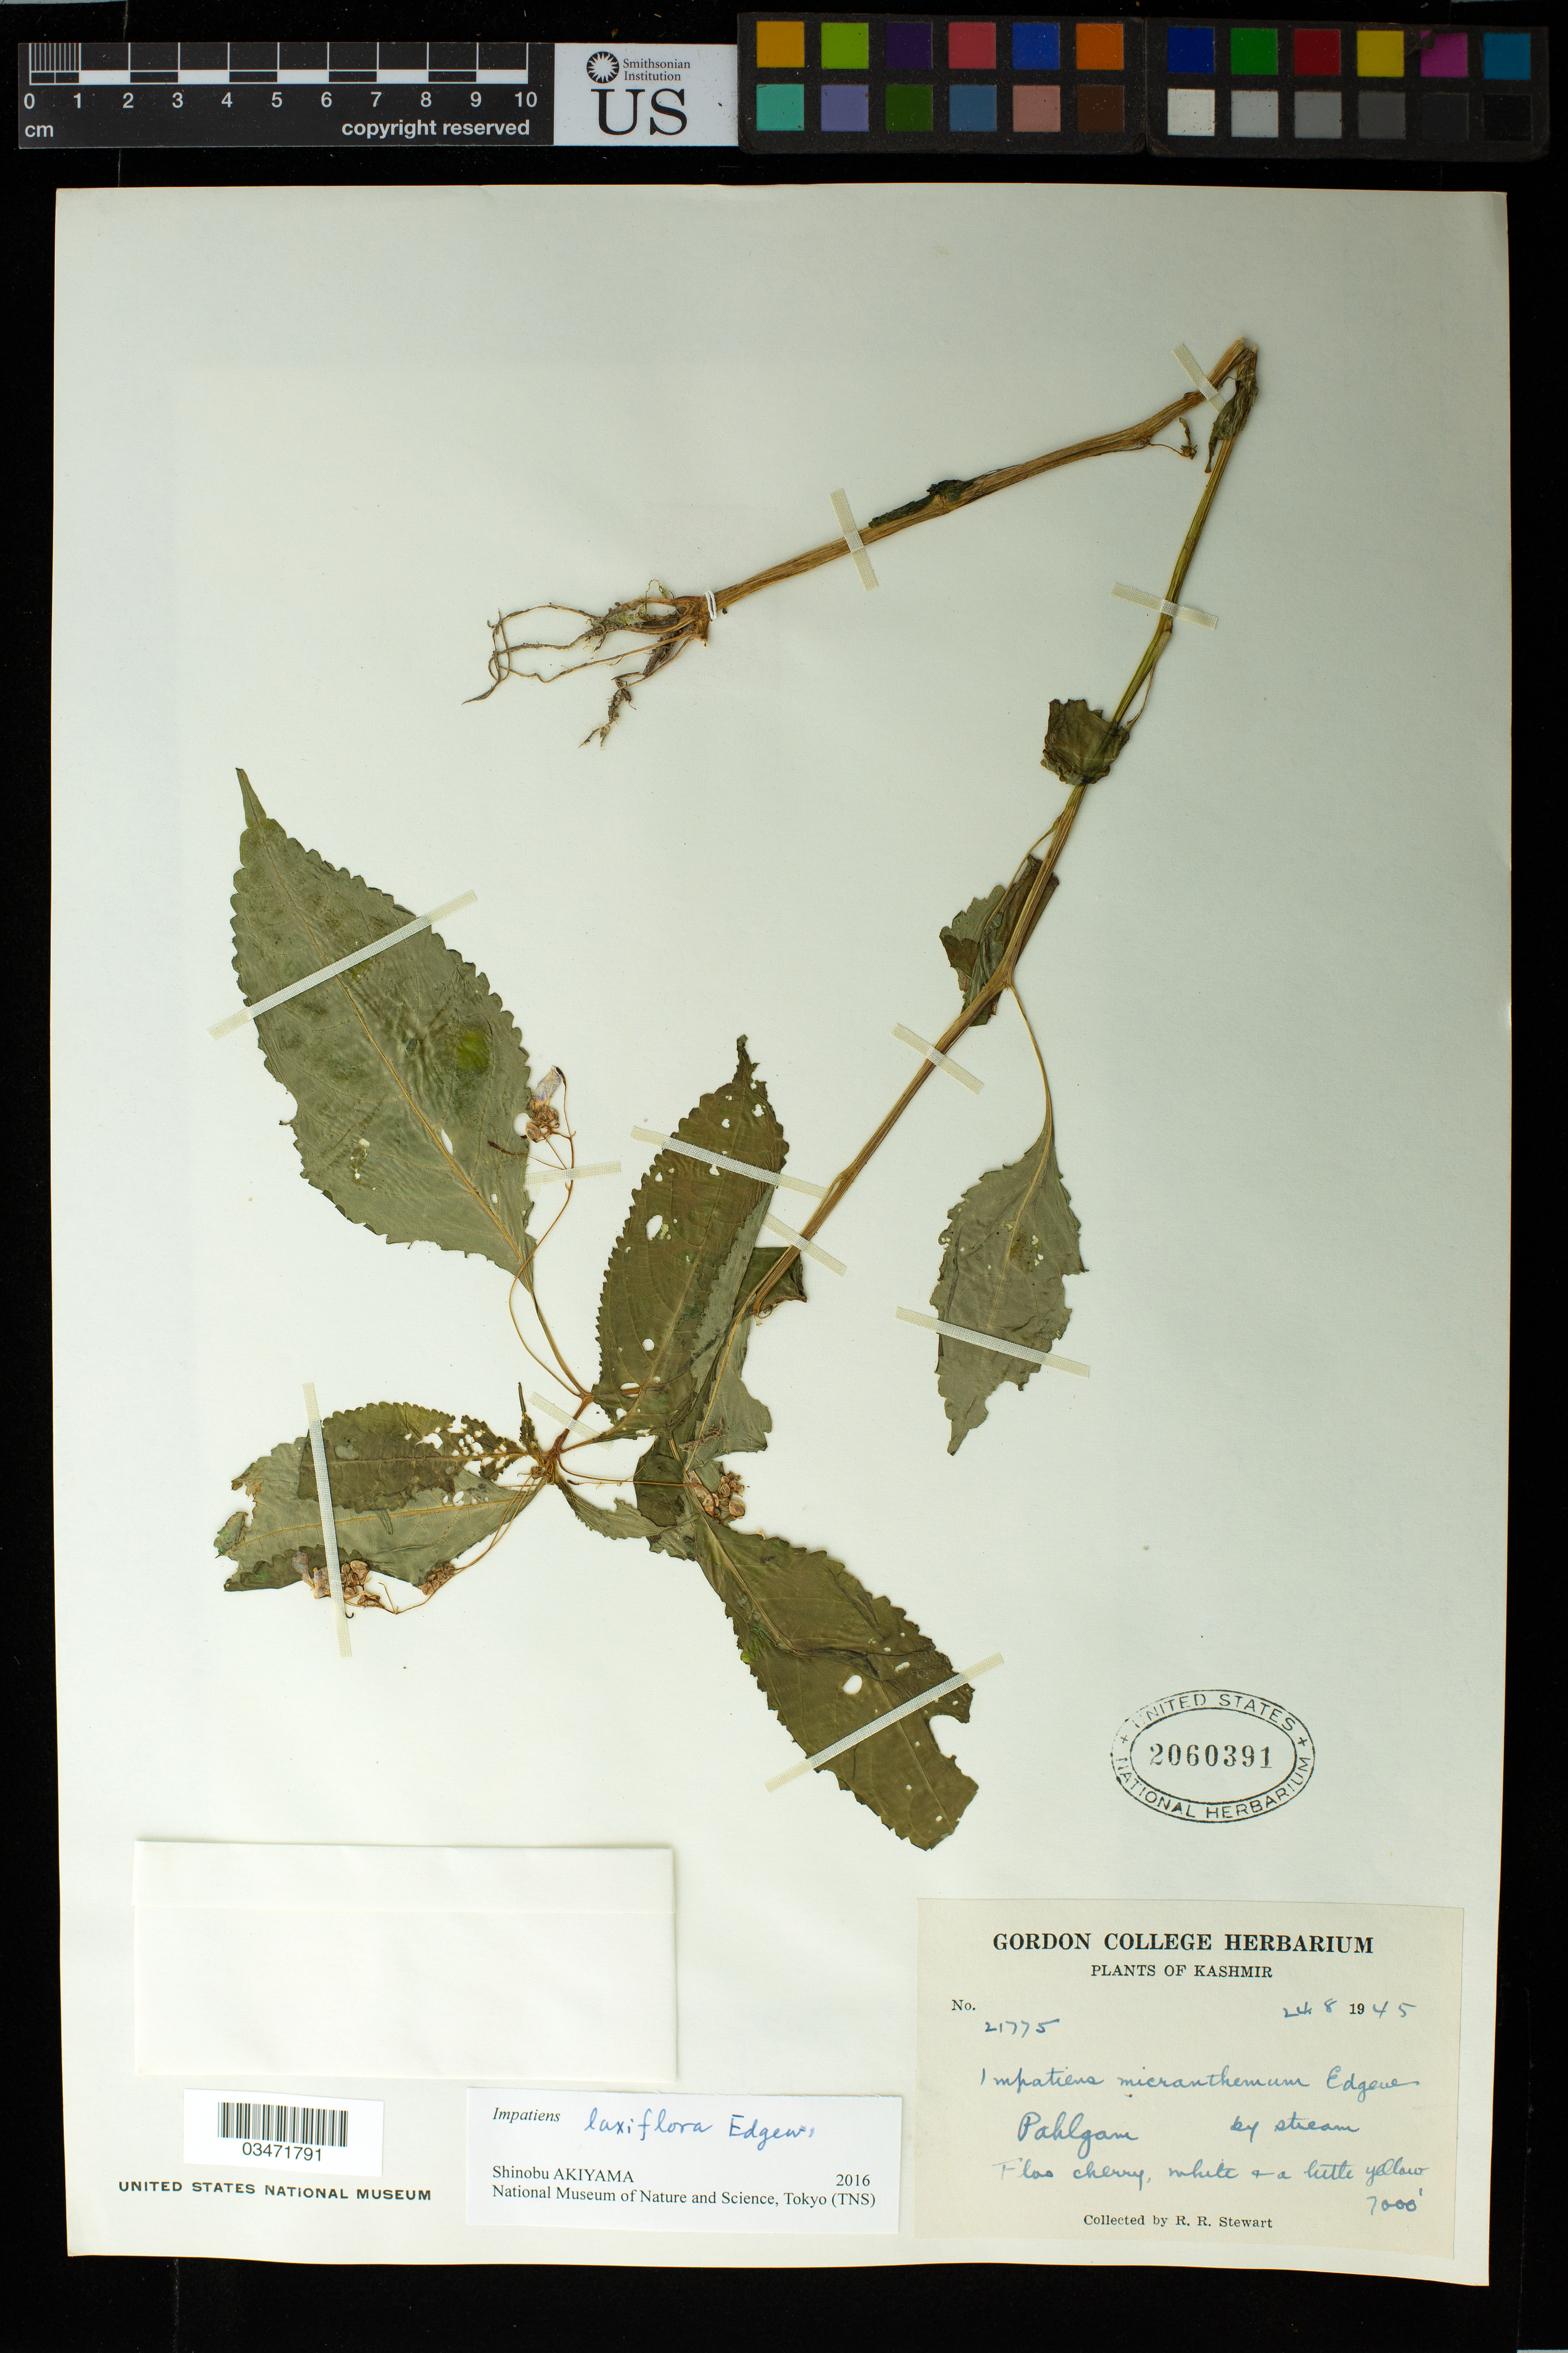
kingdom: Plantae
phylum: Tracheophyta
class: Magnoliopsida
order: Ericales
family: Balsaminaceae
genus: Impatiens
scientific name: Impatiens laxiflora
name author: Edgew.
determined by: Akiyama, Shinobu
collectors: R. R. Stewart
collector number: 21775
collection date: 1945-08-24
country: India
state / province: Jammu and Kashmir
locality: Kashmir, Pahlgam [Pahalgam ?]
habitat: By stream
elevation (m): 2134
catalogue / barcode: US 2060391